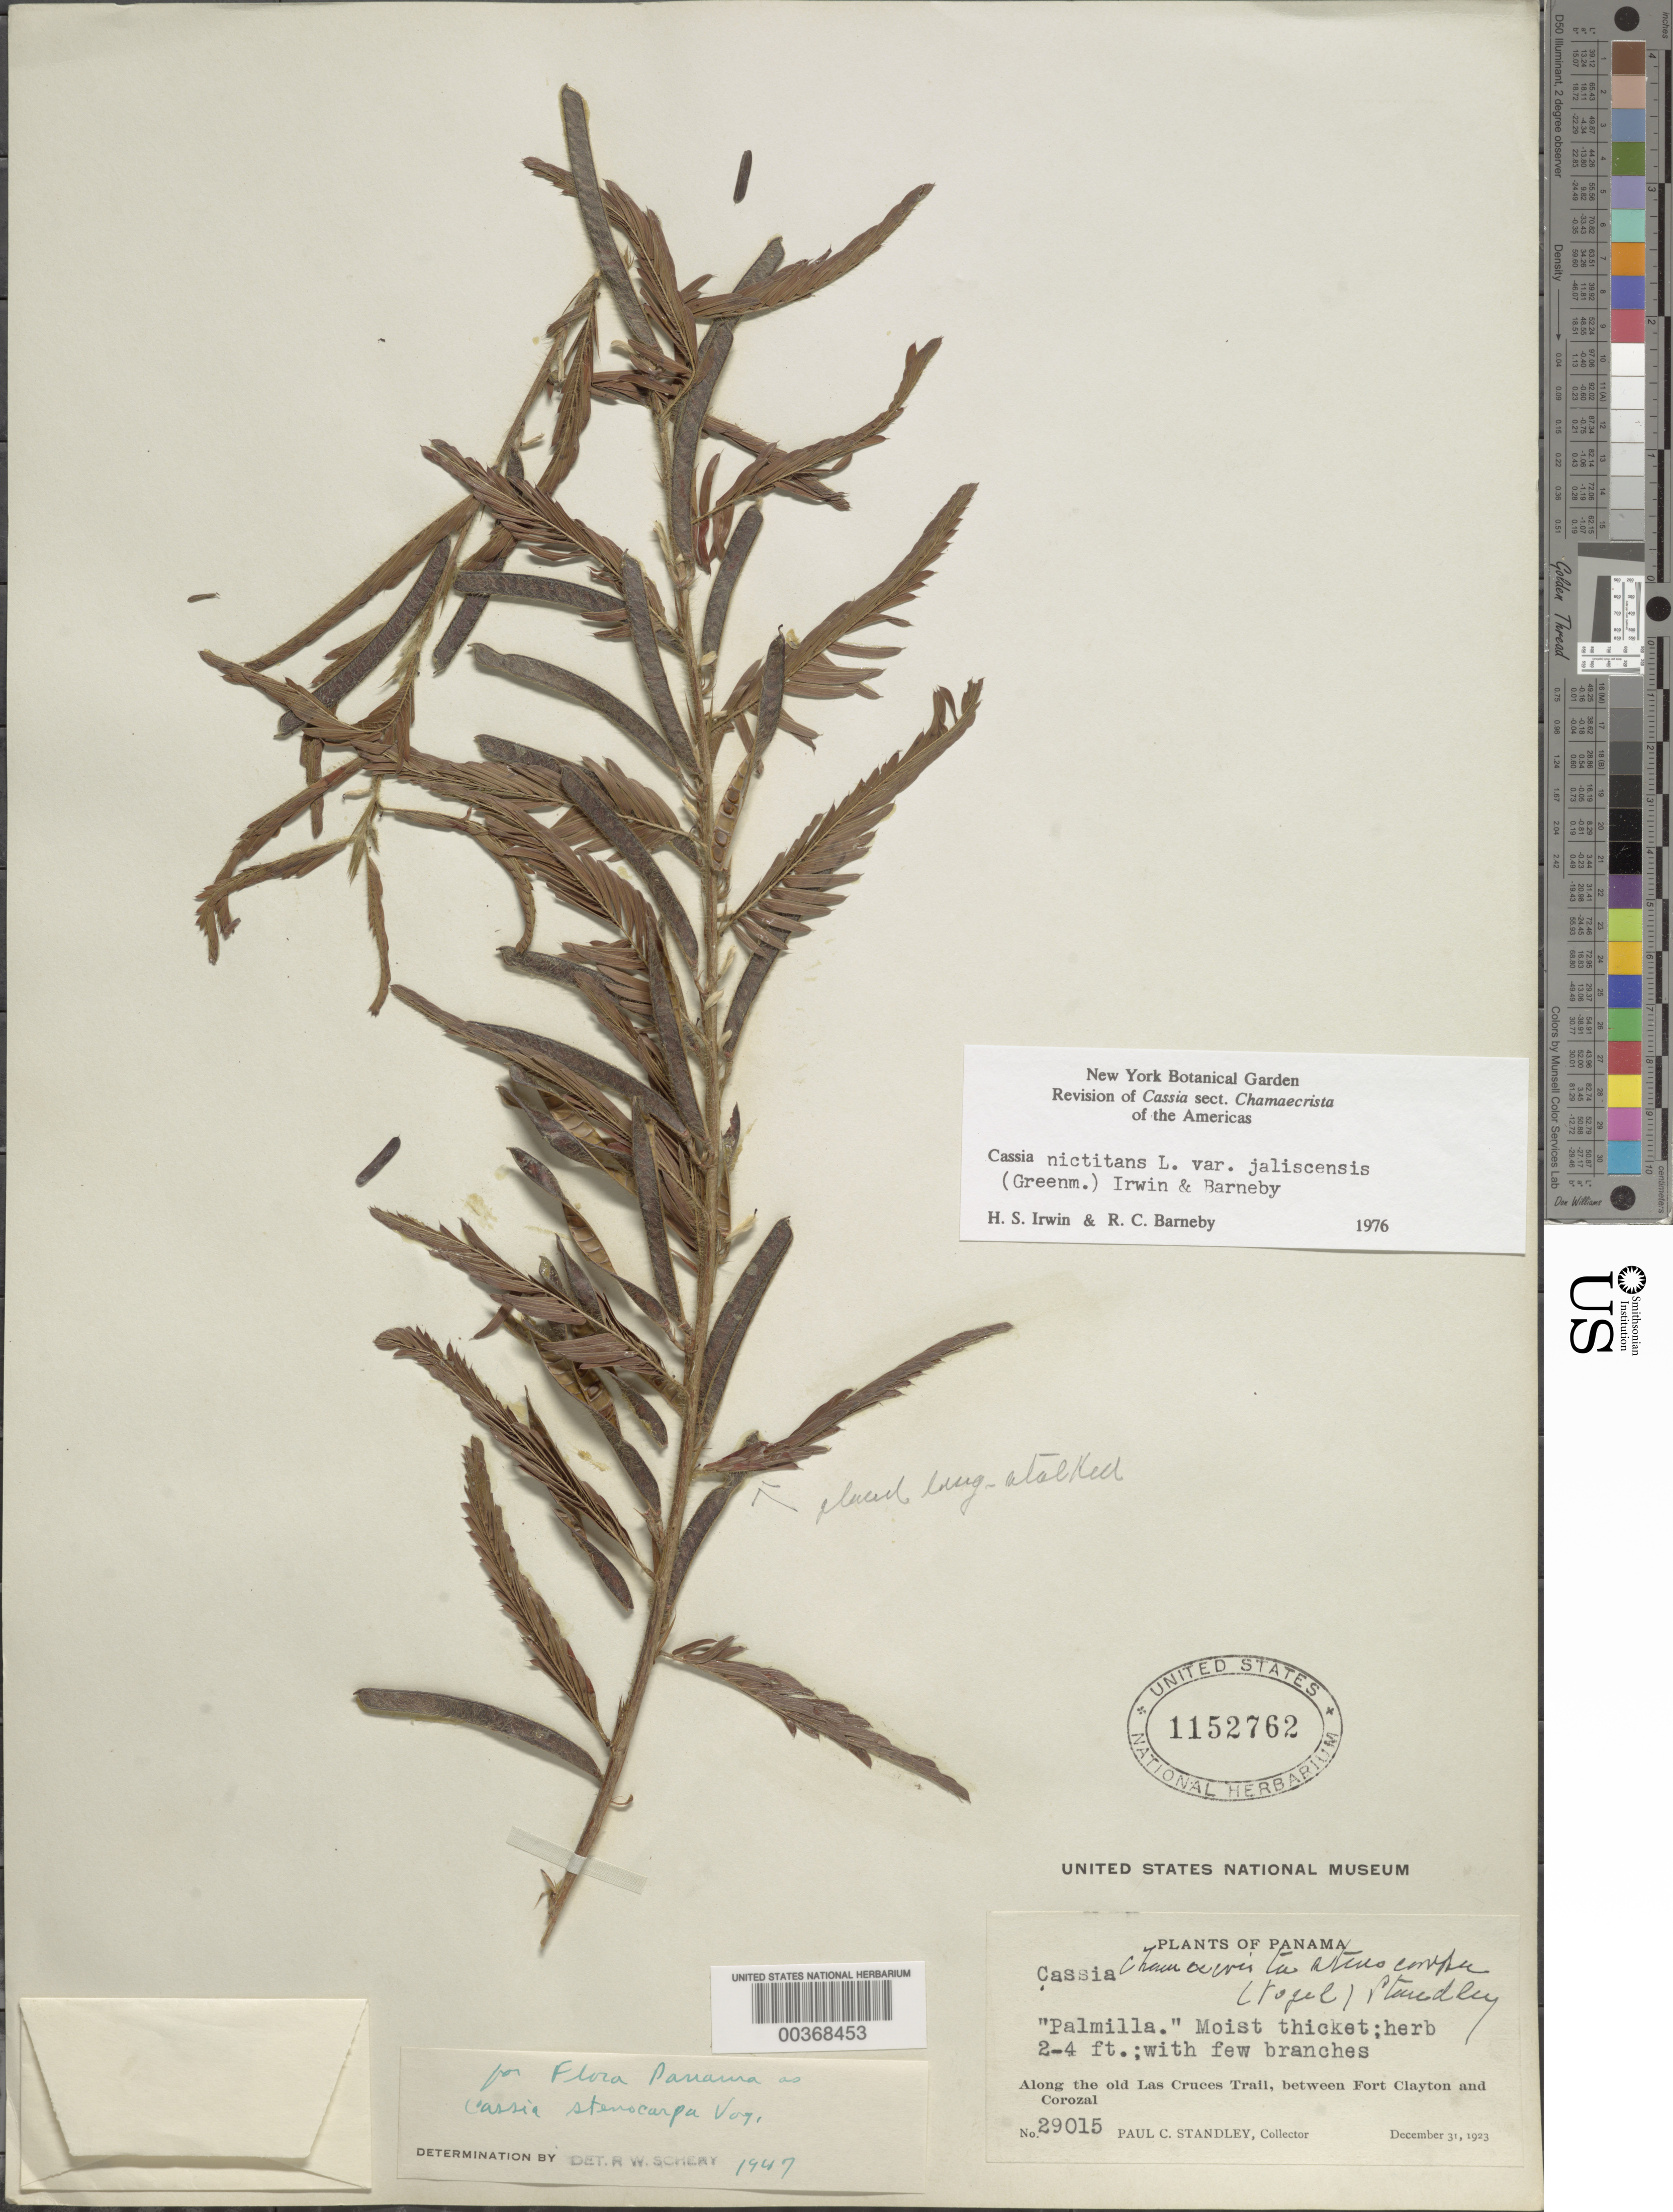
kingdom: Plantae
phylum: Tracheophyta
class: Magnoliopsida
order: Fabales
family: Fabaceae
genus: Chamaecrista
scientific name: Chamaecrista nictitans var. jaliscensis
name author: (Greenm.) H.S. Irwin & Barneby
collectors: P. C. Standley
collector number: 29015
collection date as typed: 31 Dec 1923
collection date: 1923-12-31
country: Panama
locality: Along the old Las Cruces Trail, between Fort Clayton and Corozal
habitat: Moist thicket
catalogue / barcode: US 1152762